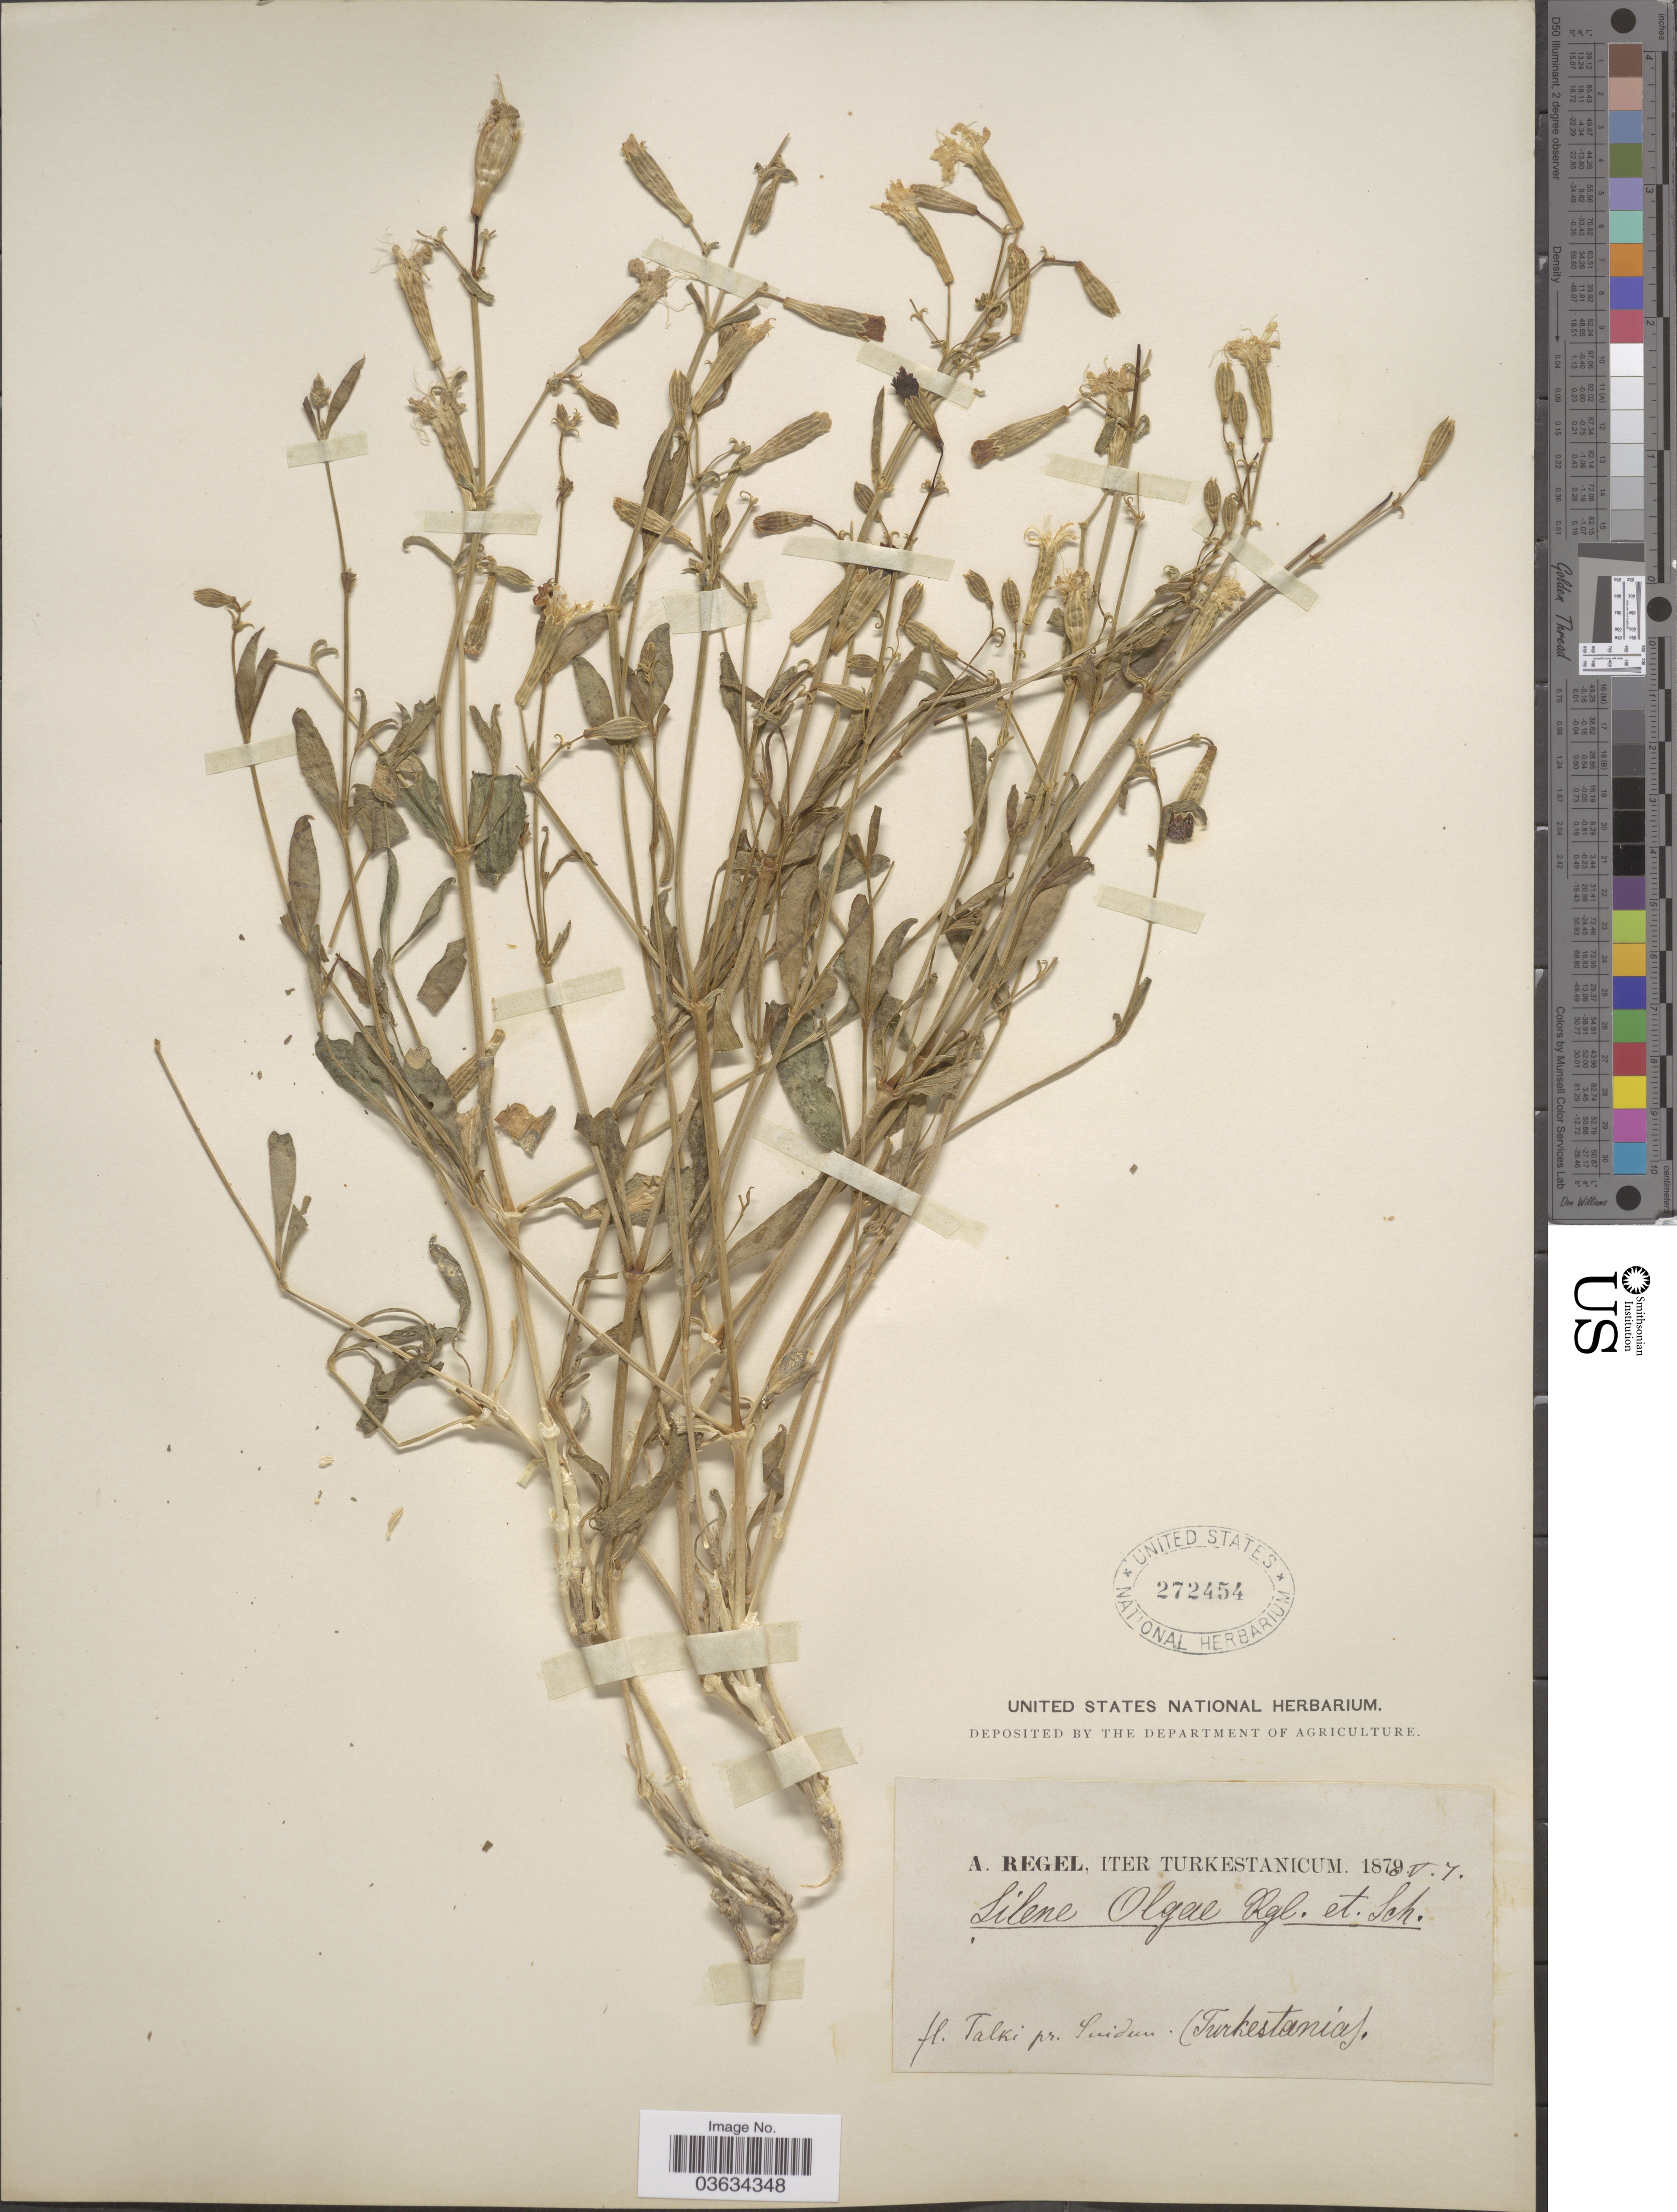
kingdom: Plantae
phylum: Tracheophyta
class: Magnoliopsida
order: Caryophyllales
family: Caryophyllaceae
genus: Silene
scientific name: Silene olgae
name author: Rohrb.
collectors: A. Regel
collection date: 1879-05-07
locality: Iter Turkestanicum. Talki pr. Suidun. (Turkestania).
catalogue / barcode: US 272454